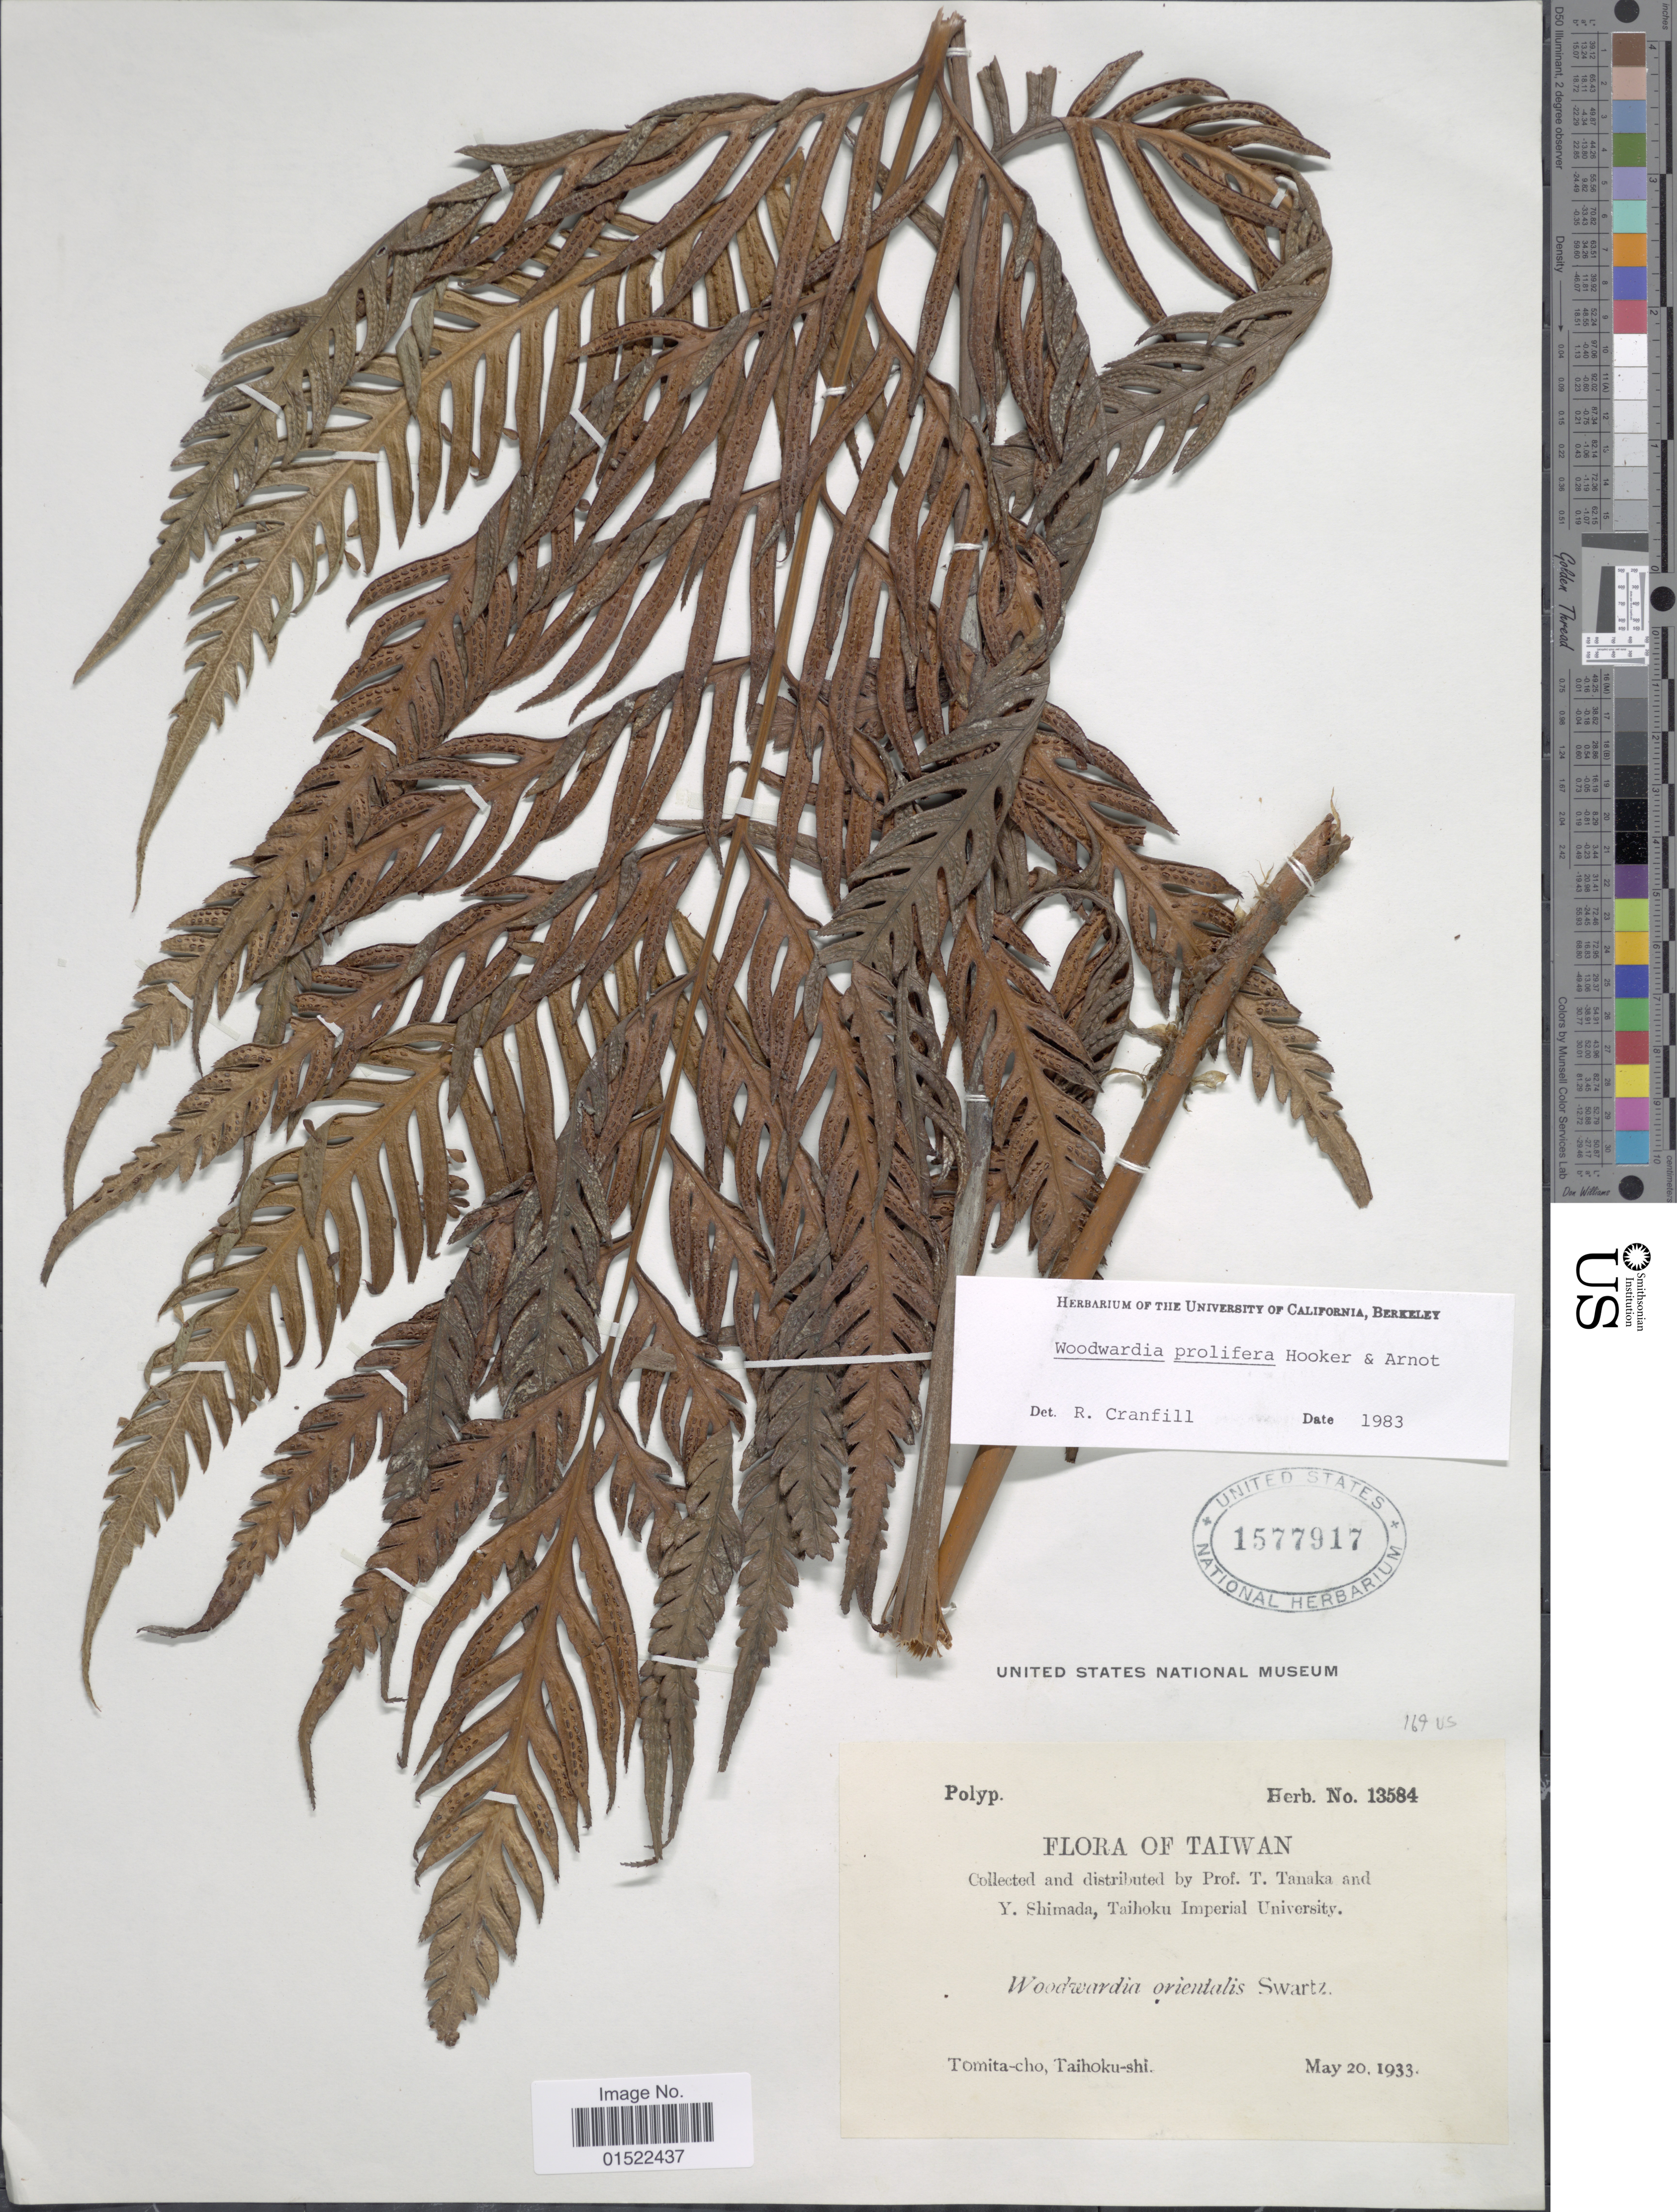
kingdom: Plantae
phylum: Tracheophyta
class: Polypodiopsida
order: Polypodiales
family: Blechnaceae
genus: Woodwardia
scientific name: Woodwardia prolifera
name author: Hook. & Arn.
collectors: T. Tanaka & Y. Shimada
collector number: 13584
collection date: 1933-05-20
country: Taiwan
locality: Tomita-cho, Taihoku-shi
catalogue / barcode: US 1577917